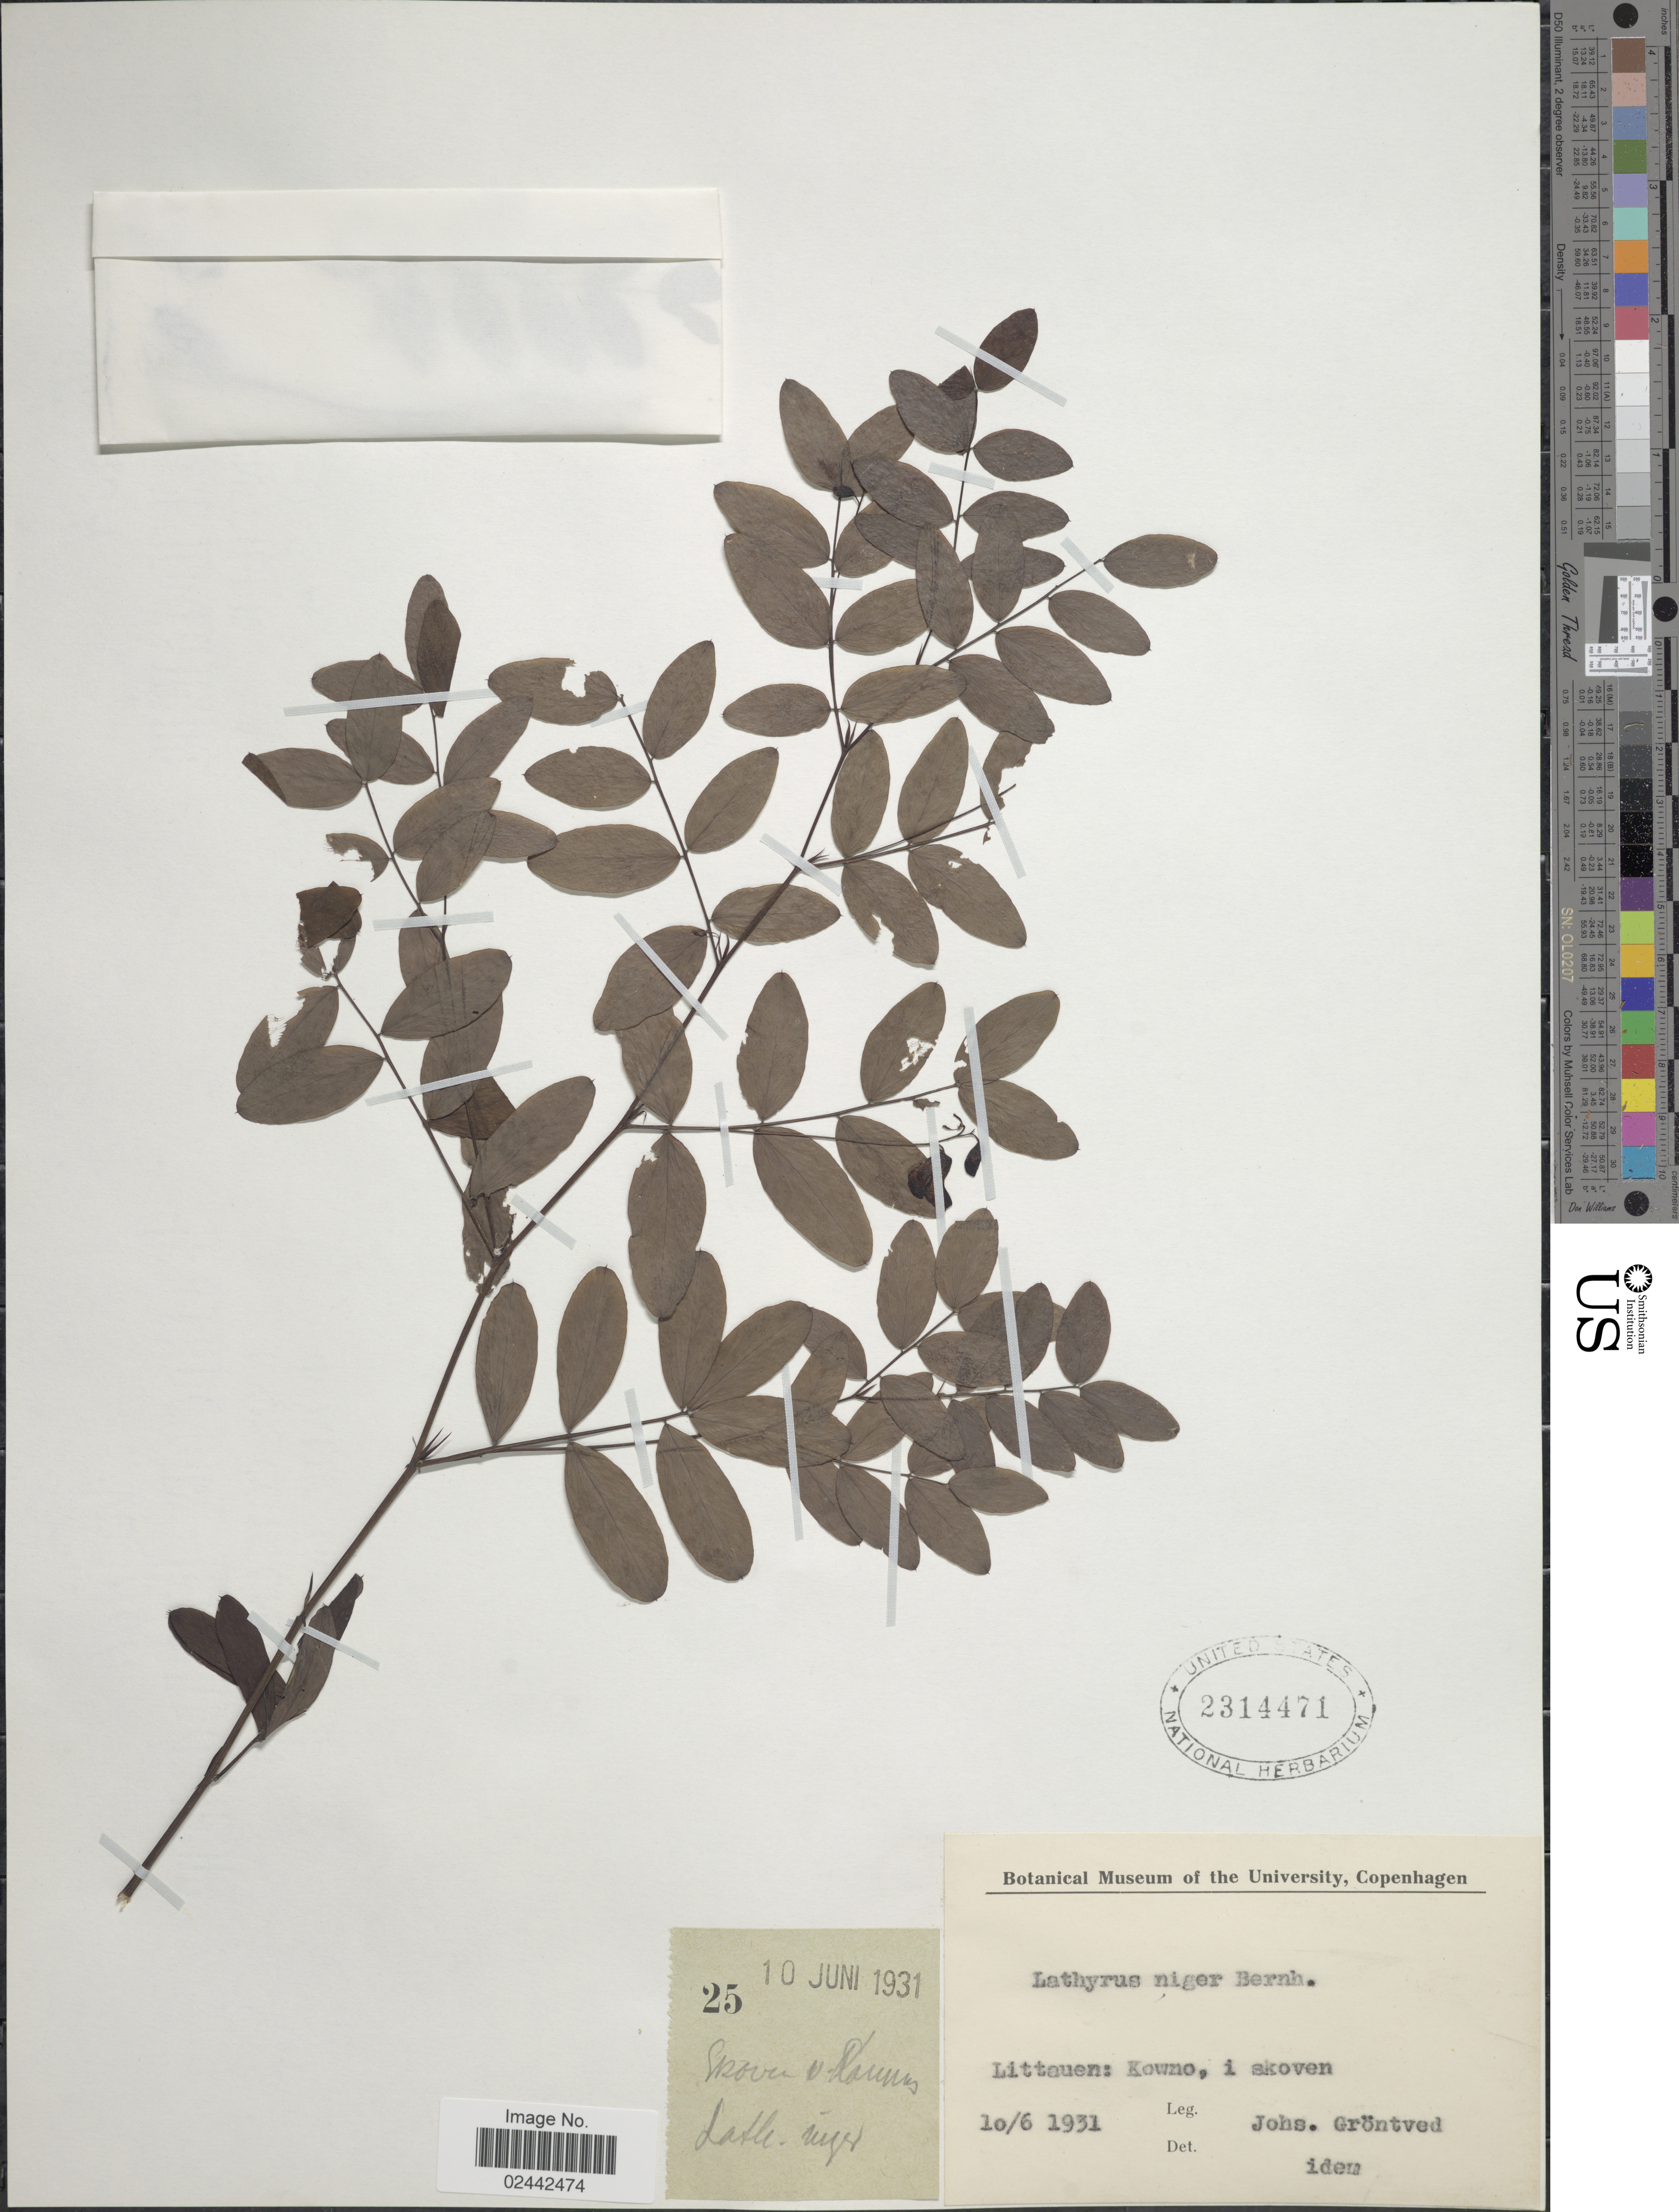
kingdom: Plantae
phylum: Tracheophyta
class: Magnoliopsida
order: Fabales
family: Fabaceae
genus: Lathyrus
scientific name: Lathyrus niger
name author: (L.) Bernh.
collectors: J. Gröntved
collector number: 25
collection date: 1931-06-10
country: Lithuania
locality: Littauen: Kowno, i skoven.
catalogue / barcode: US 2314471